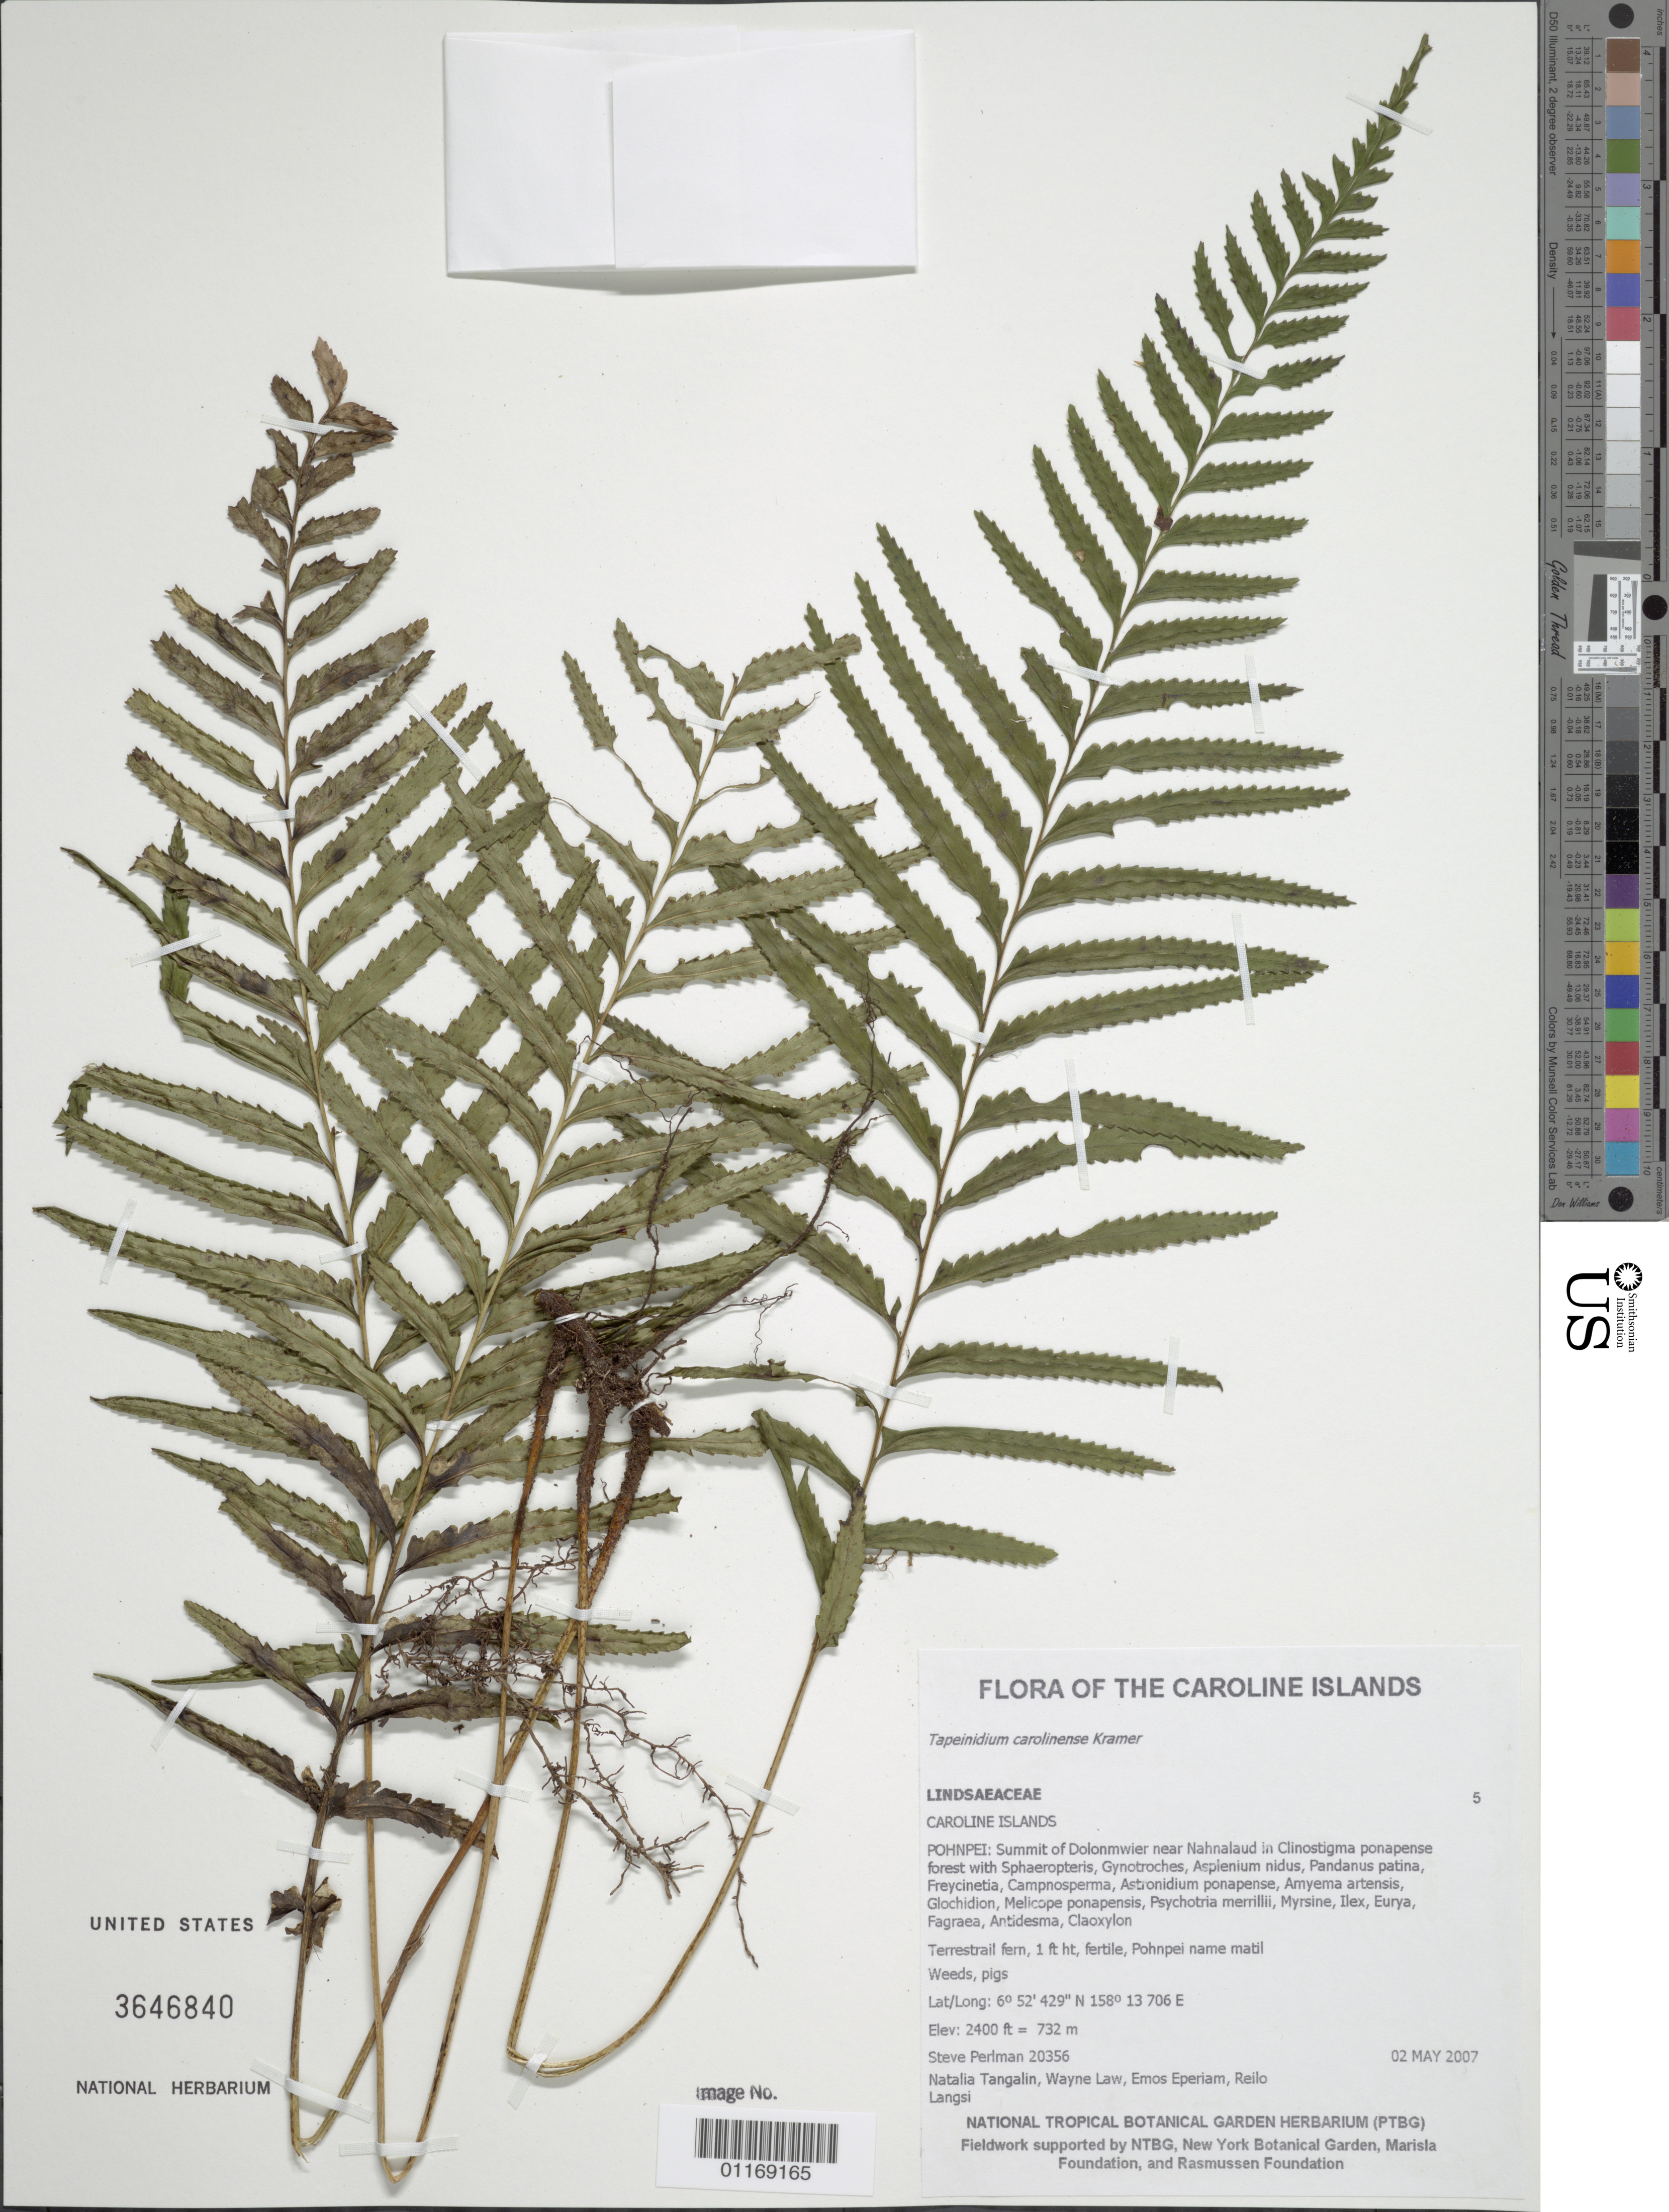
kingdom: Plantae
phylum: Tracheophyta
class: Polypodiopsida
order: Polypodiales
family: Lindsaeaceae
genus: Tapeinidium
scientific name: Tapeinidium carolinense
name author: K.U. Kramer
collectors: S. P. Perlman, N. Tangalin, W. Law, P. Eperiam & R. Langsi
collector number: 20356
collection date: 2007-05-02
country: Micronesia, Federated States of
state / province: Pohnpei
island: Pohnpei [Ponape]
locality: Summit of Dolonmwier near Nahnalaud.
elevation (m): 732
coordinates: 6 52 429, 158 13 706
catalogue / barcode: US 3646840